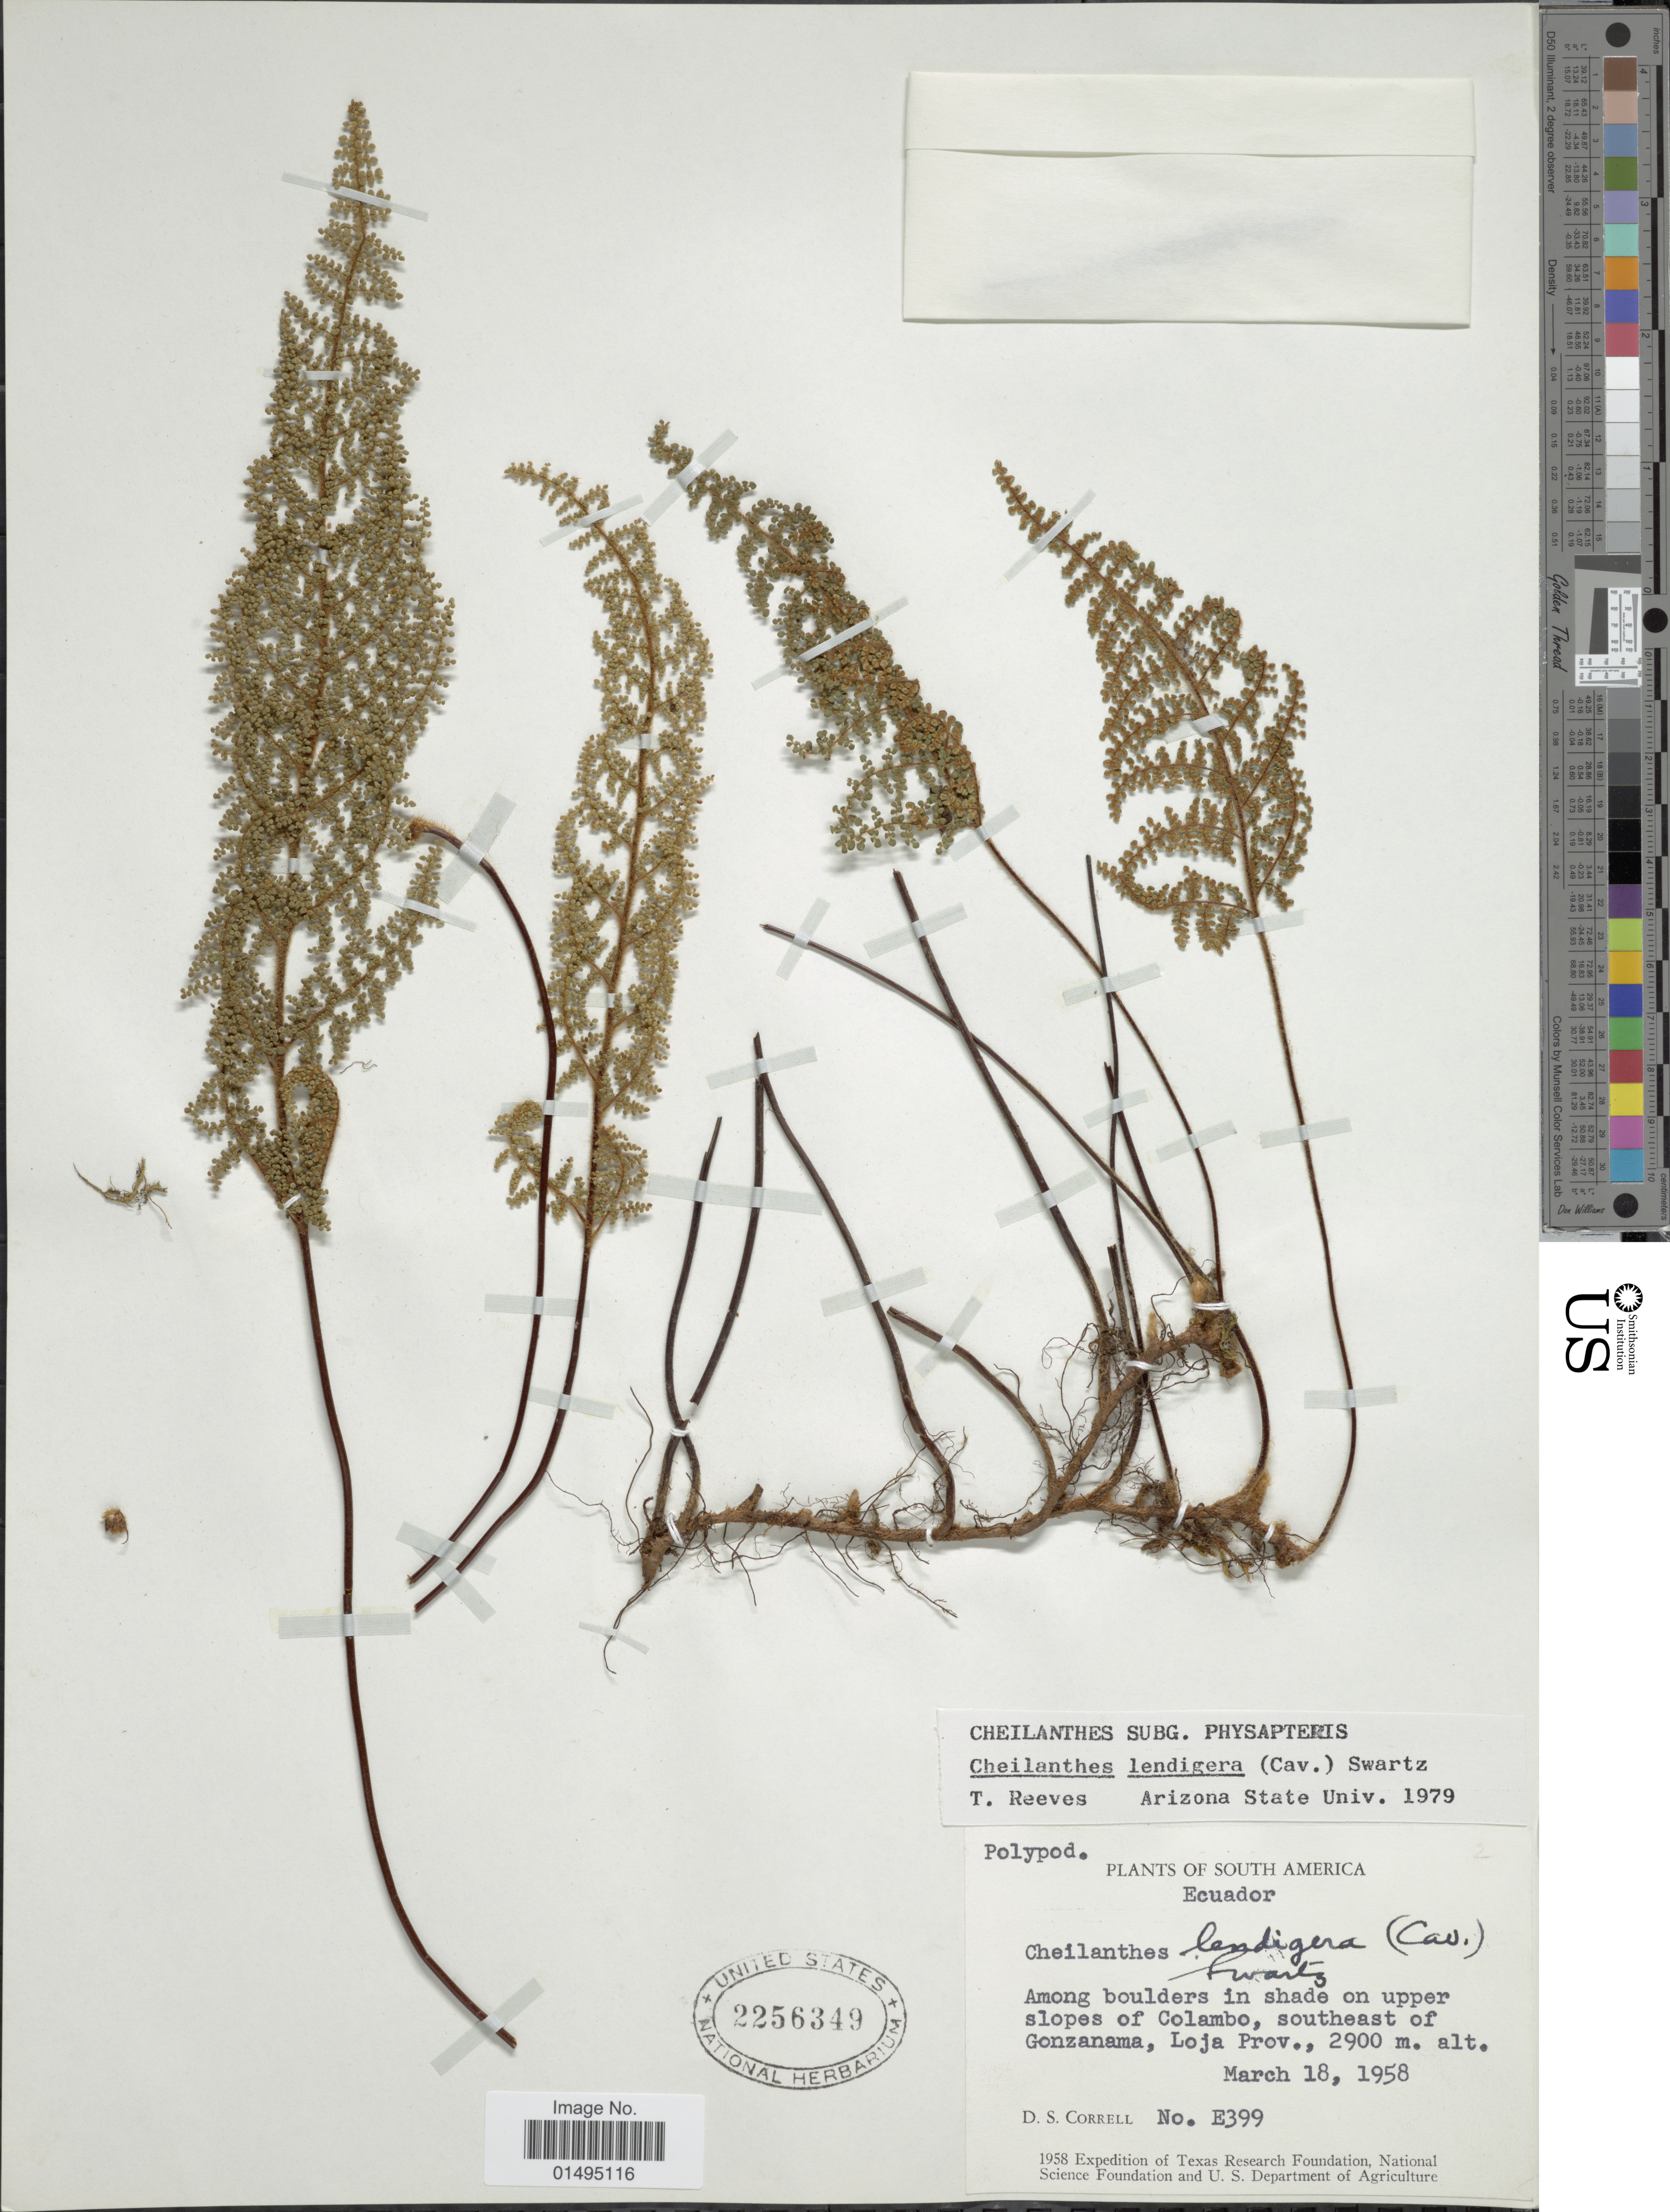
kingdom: Plantae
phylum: Tracheophyta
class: Polypodiopsida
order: Polypodiales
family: Pteridaceae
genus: Myriopteris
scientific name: Myriopteris lendigera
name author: (Cav.) J. Sm.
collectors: D. S. Correll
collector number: E399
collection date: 1958-03-18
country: Ecuador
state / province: Loja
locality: Ecuador, among boulders in shade on upper slopes of Colambo, southeast of Gonzanama, Loja Prov.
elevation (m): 2900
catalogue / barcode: US 2256349